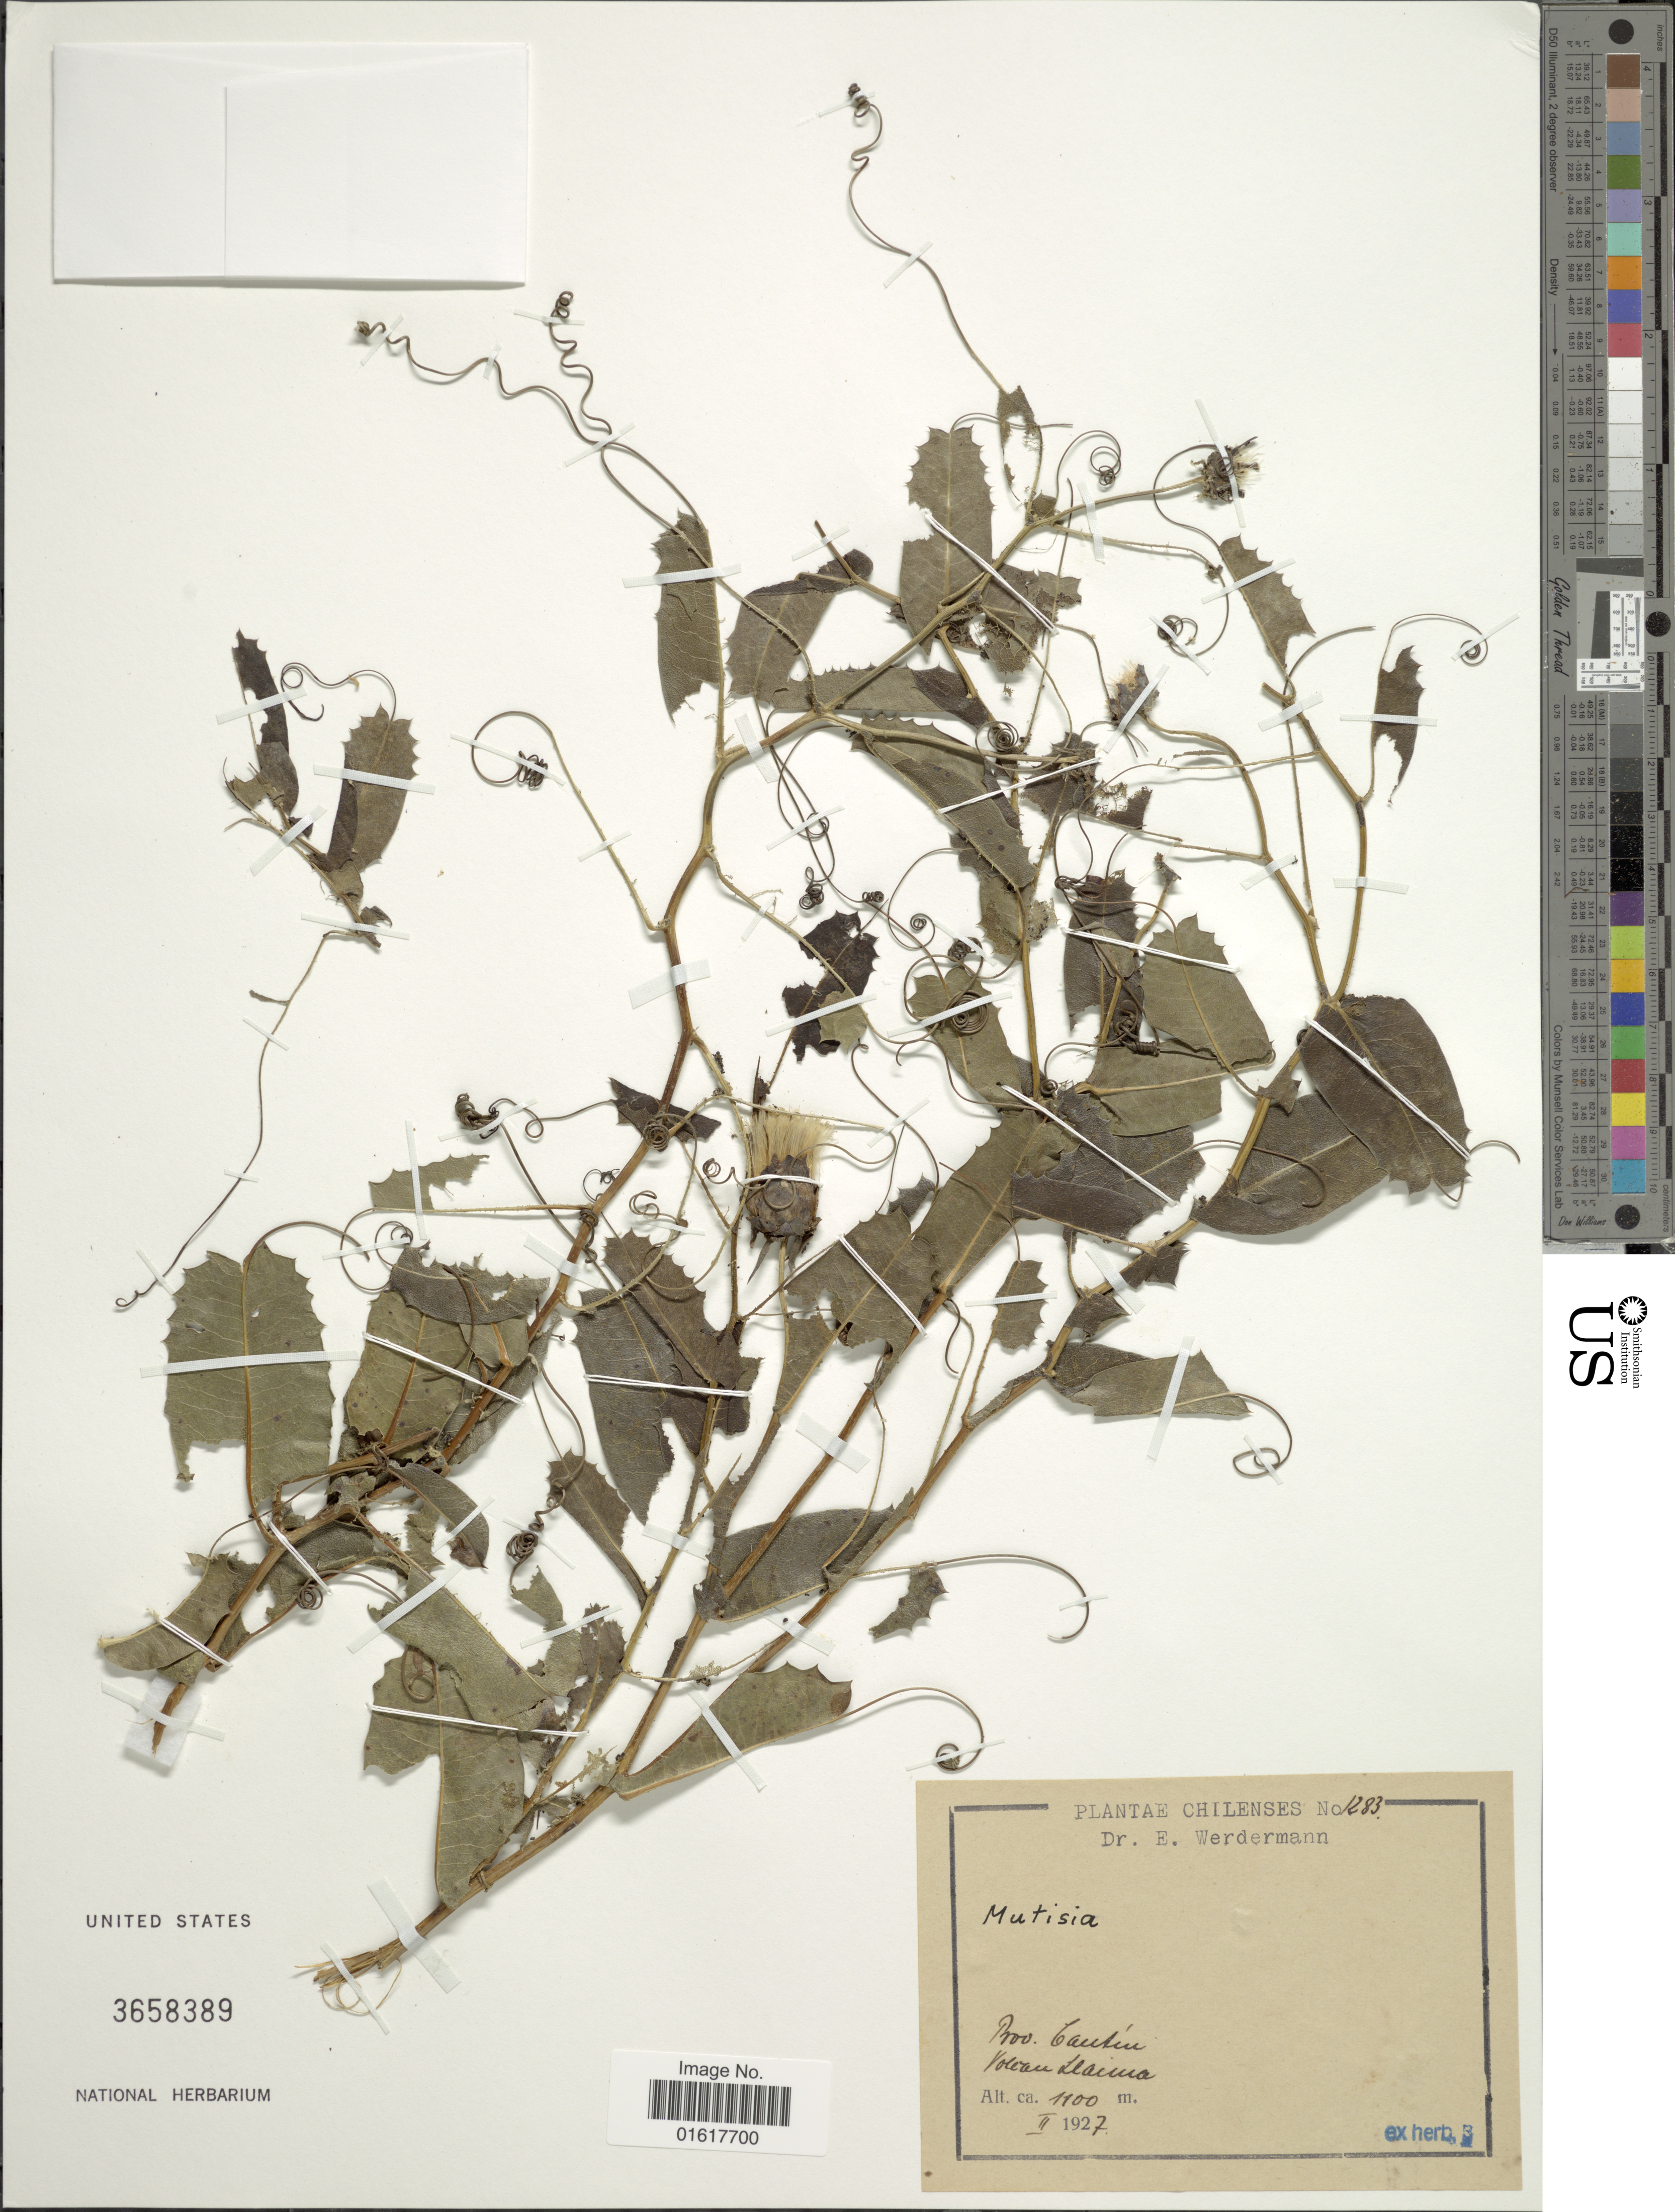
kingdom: Plantae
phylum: Tracheophyta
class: Magnoliopsida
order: Asterales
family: Asteraceae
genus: Mutisia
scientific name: Mutisia sp.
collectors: E. Werdermann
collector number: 1283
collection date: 1927-02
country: Chile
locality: Prov. Cautín. Volcan Llaima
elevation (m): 1100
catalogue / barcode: US 3658389